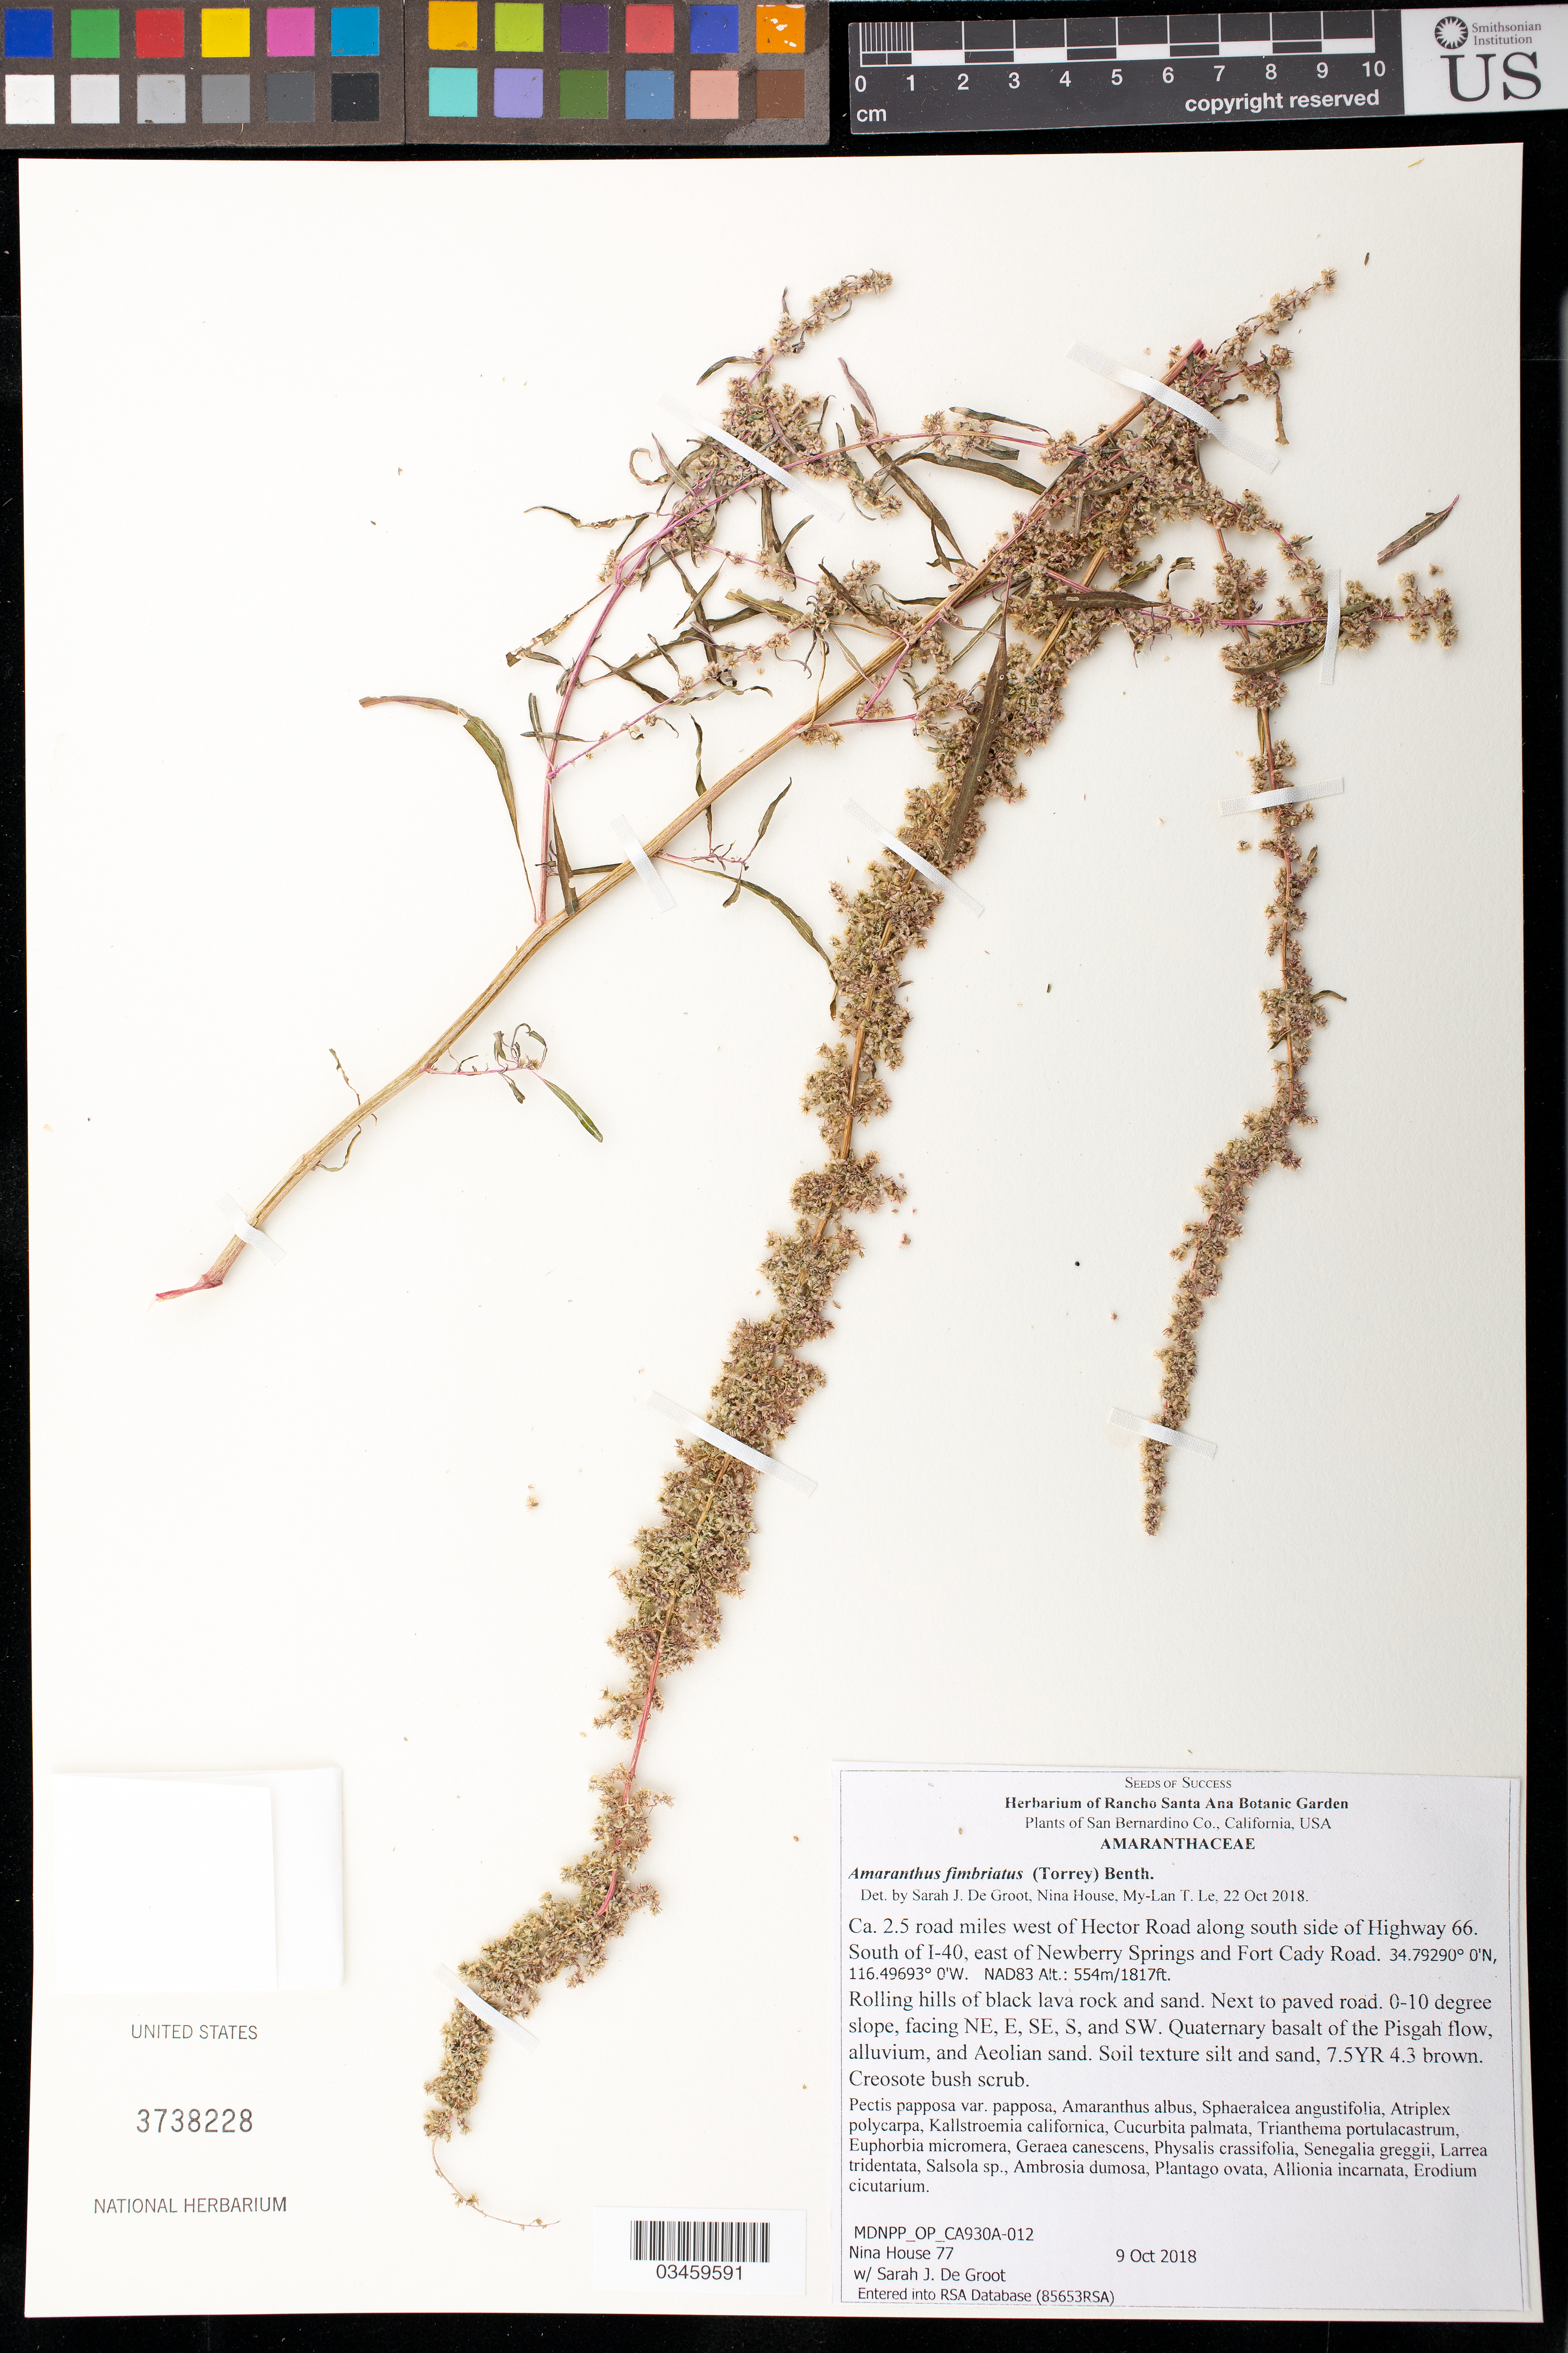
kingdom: Plantae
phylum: Tracheophyta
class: Magnoliopsida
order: Caryophyllales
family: Amaranthaceae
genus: Amaranthus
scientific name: Amaranthus fimbriatus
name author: (Torr.) Benth. ex S. Watson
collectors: N. House & S. De Groot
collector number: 77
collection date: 2018-10-09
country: United States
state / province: California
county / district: San Bernardino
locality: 2.5 road mi W of Hector Road along S side of Hwy 66. S of I-40, east of Newberry Springs and Fort Cady Road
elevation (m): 554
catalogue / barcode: US 3738228